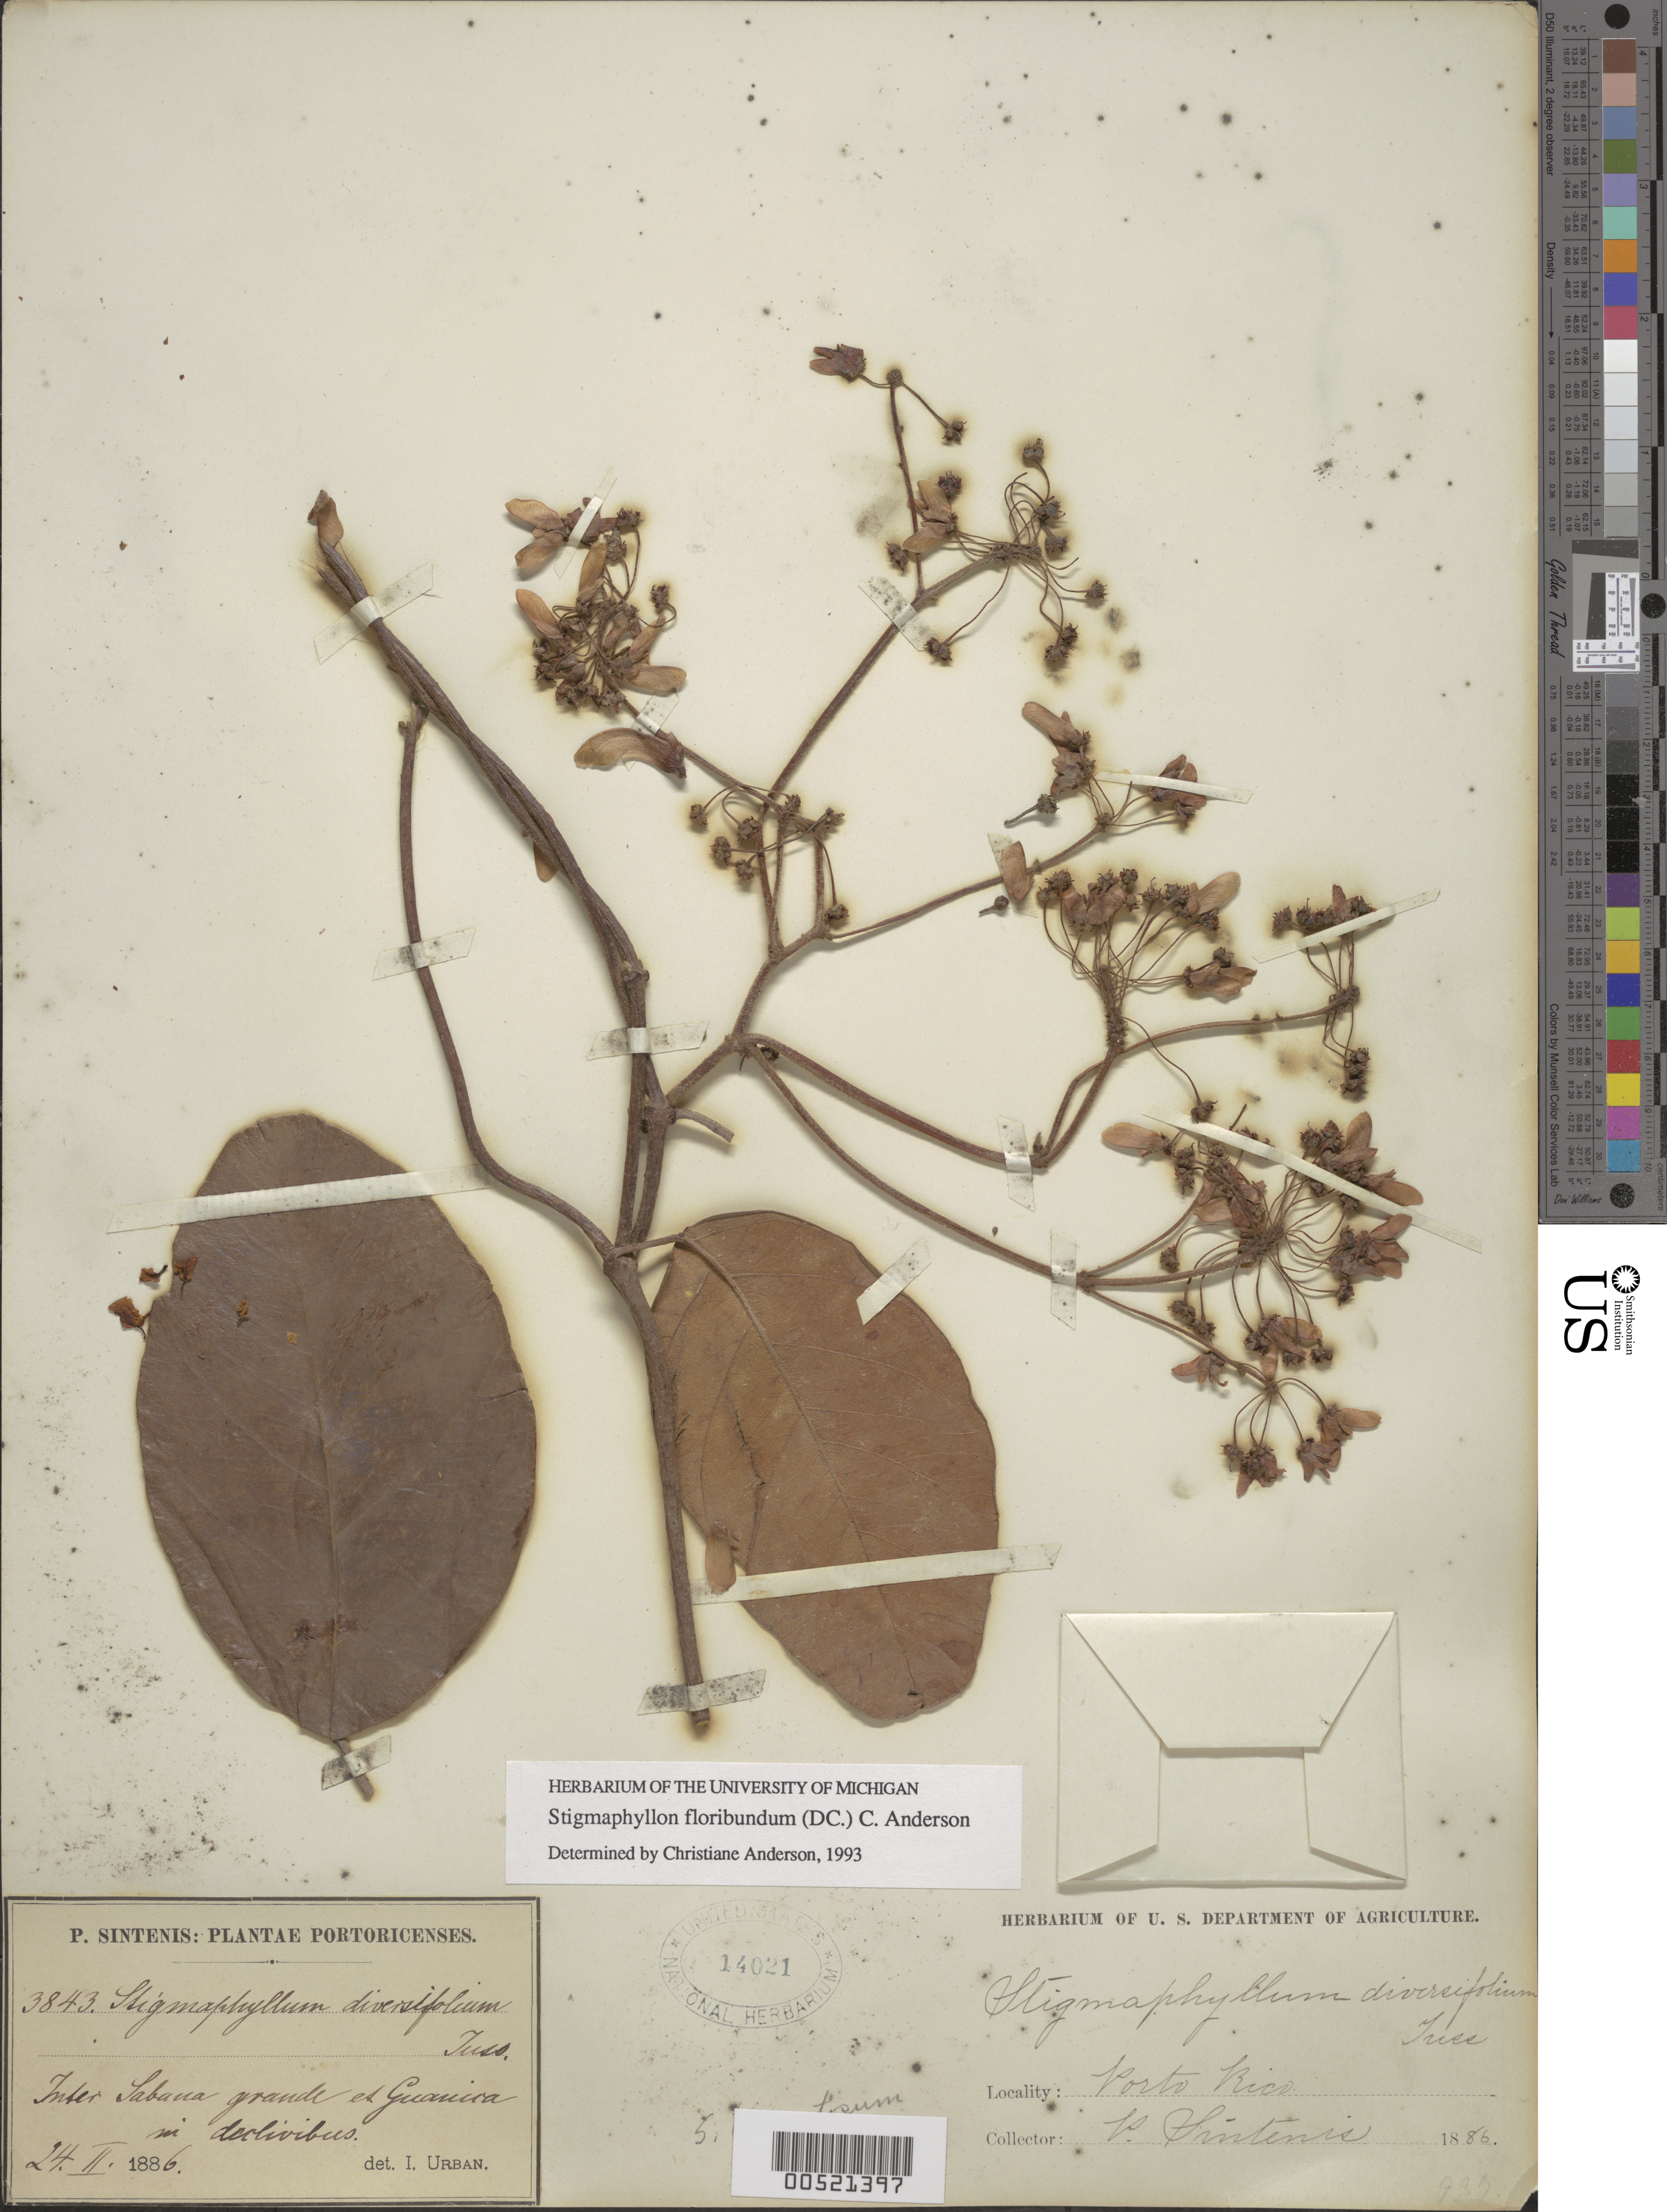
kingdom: Plantae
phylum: Tracheophyta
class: Magnoliopsida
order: Malpighiales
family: Malpighiaceae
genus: Stigmaphyllon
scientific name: Stigmaphyllon floribundum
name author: (DC.) C.E. Anderson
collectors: P. Sintenis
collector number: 3843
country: Puerto Rico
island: Greater Antilles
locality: Between Sabana Grande and Guánica on hillside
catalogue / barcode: US 14021